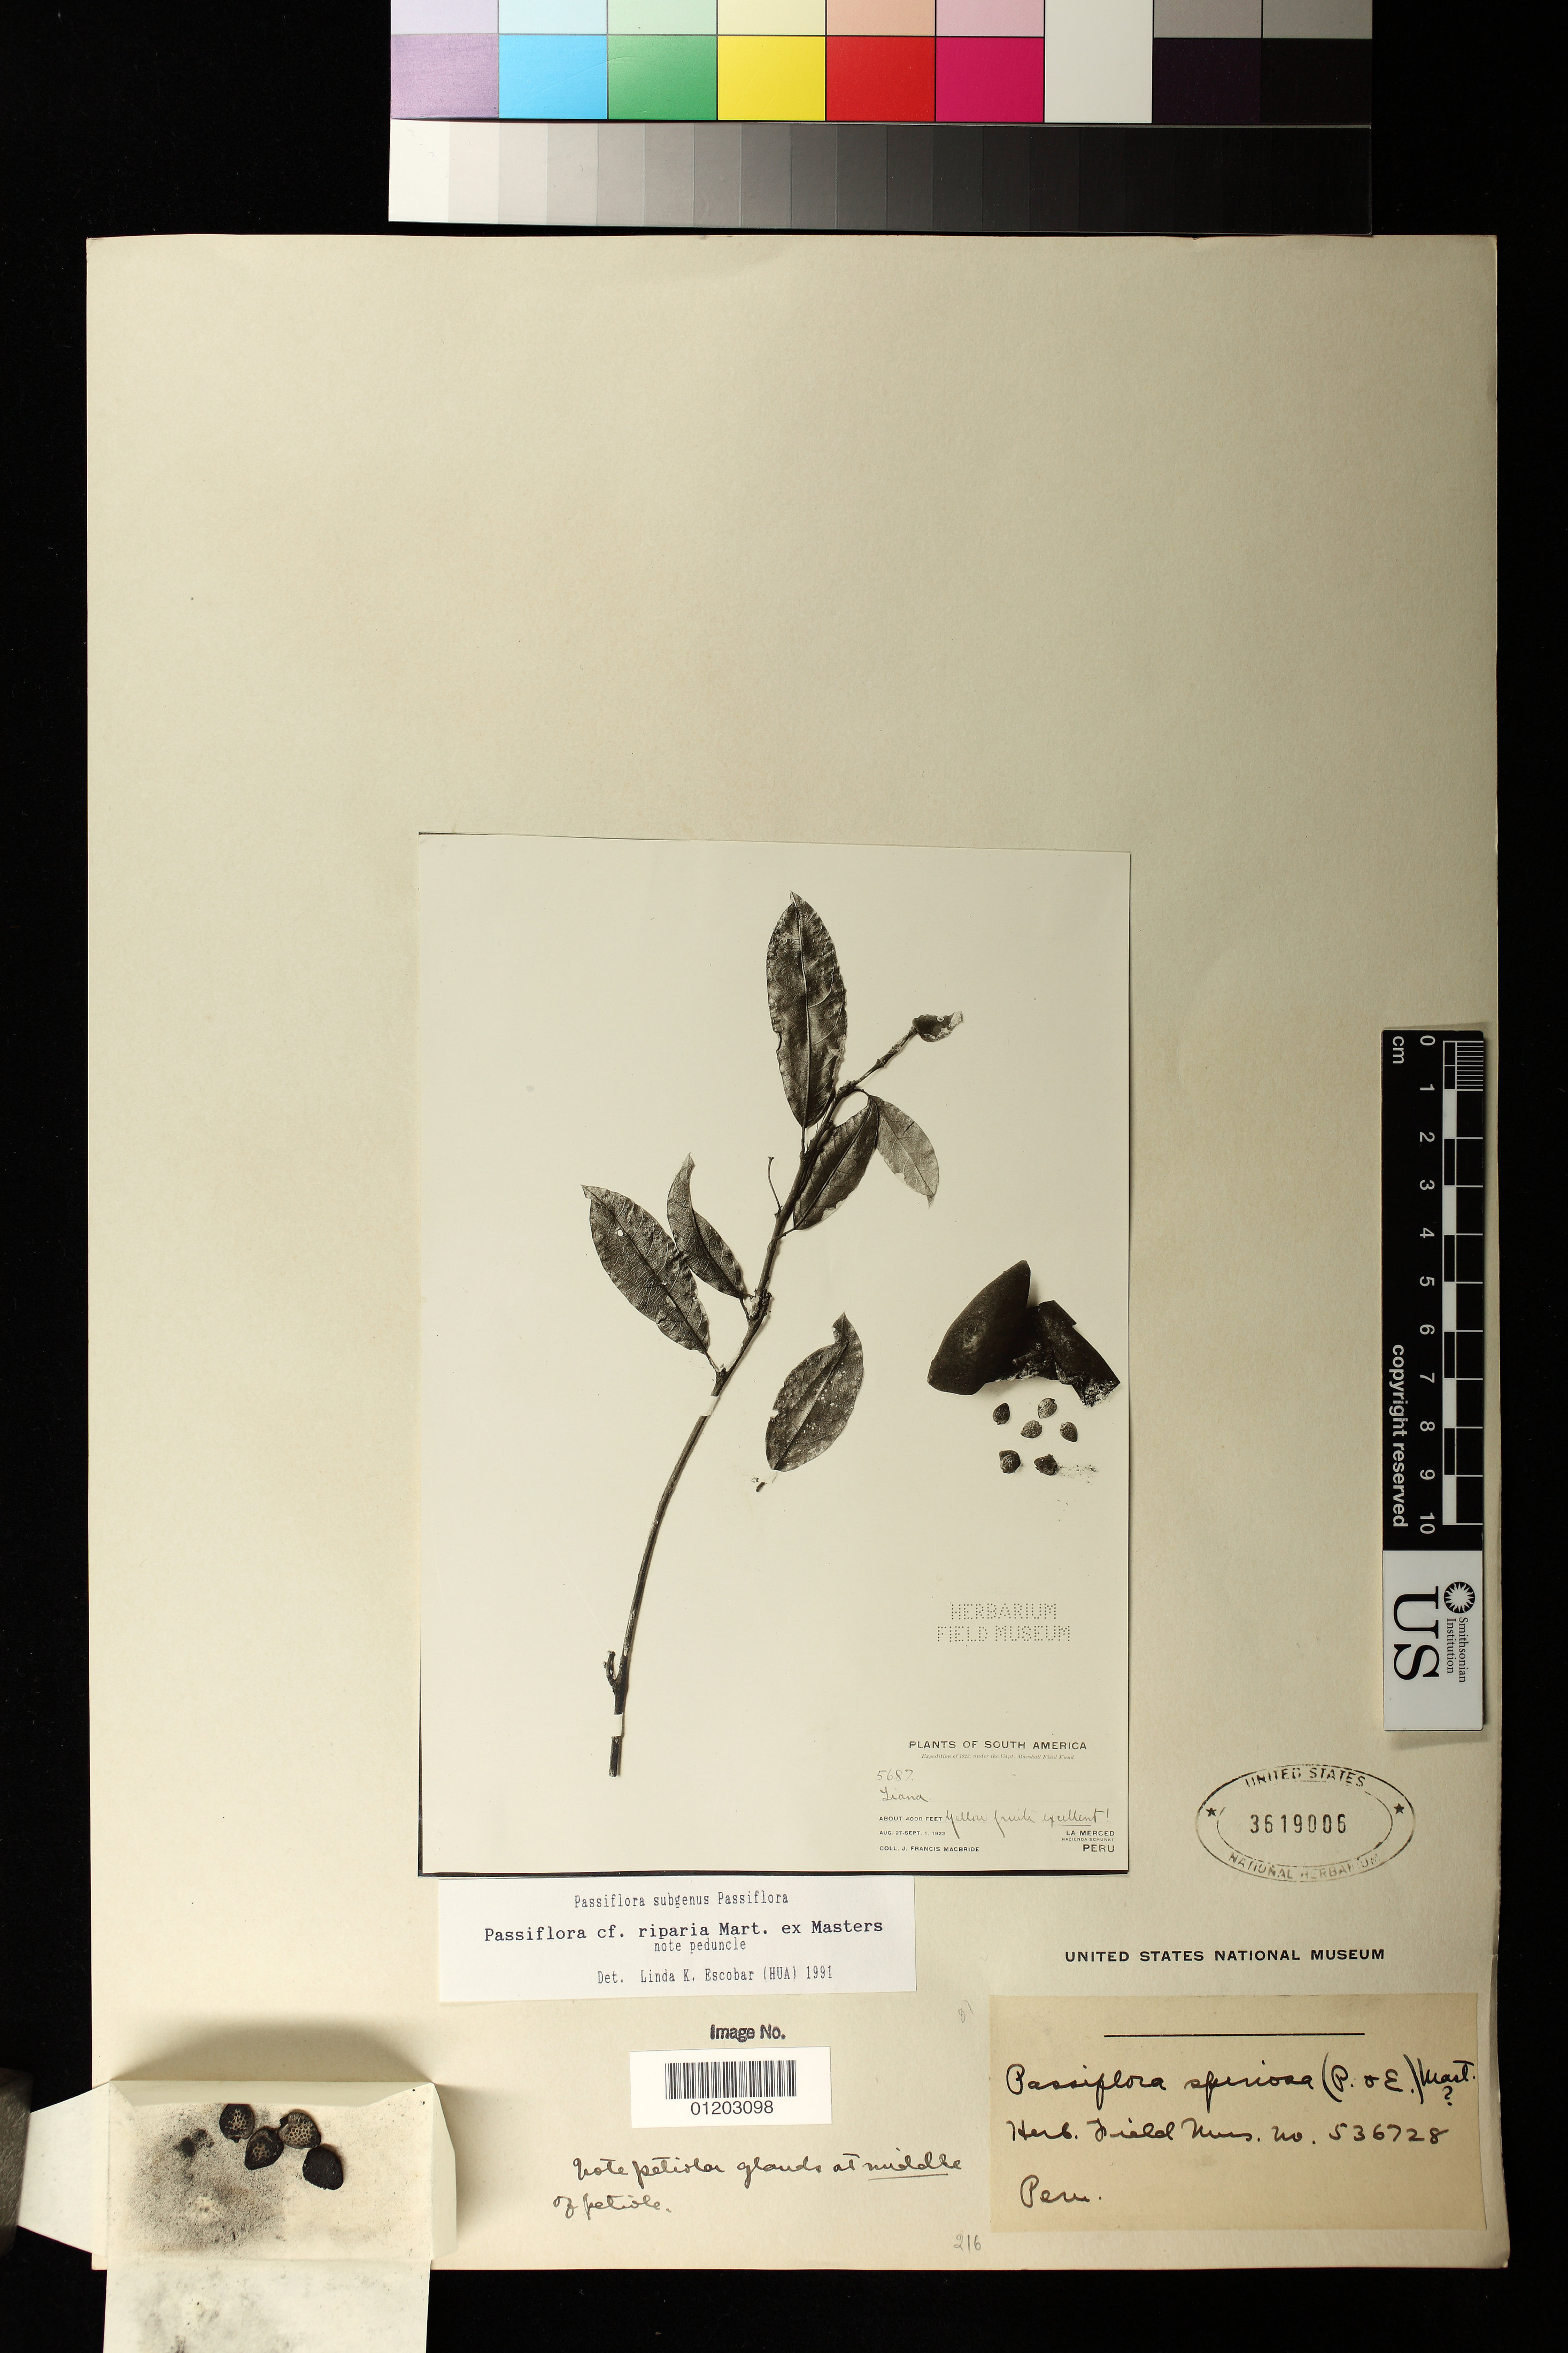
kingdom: Plantae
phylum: Tracheophyta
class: Magnoliopsida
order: Malpighiales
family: Passifloraceae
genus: Passiflora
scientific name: Passiflora riparia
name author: Mart. ex Mast.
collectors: J. F. Macbride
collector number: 5687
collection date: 1923-08-27/1923-09-01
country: Peru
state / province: Junín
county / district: Chanchamayo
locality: La Merced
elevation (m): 1219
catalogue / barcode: US 3619006